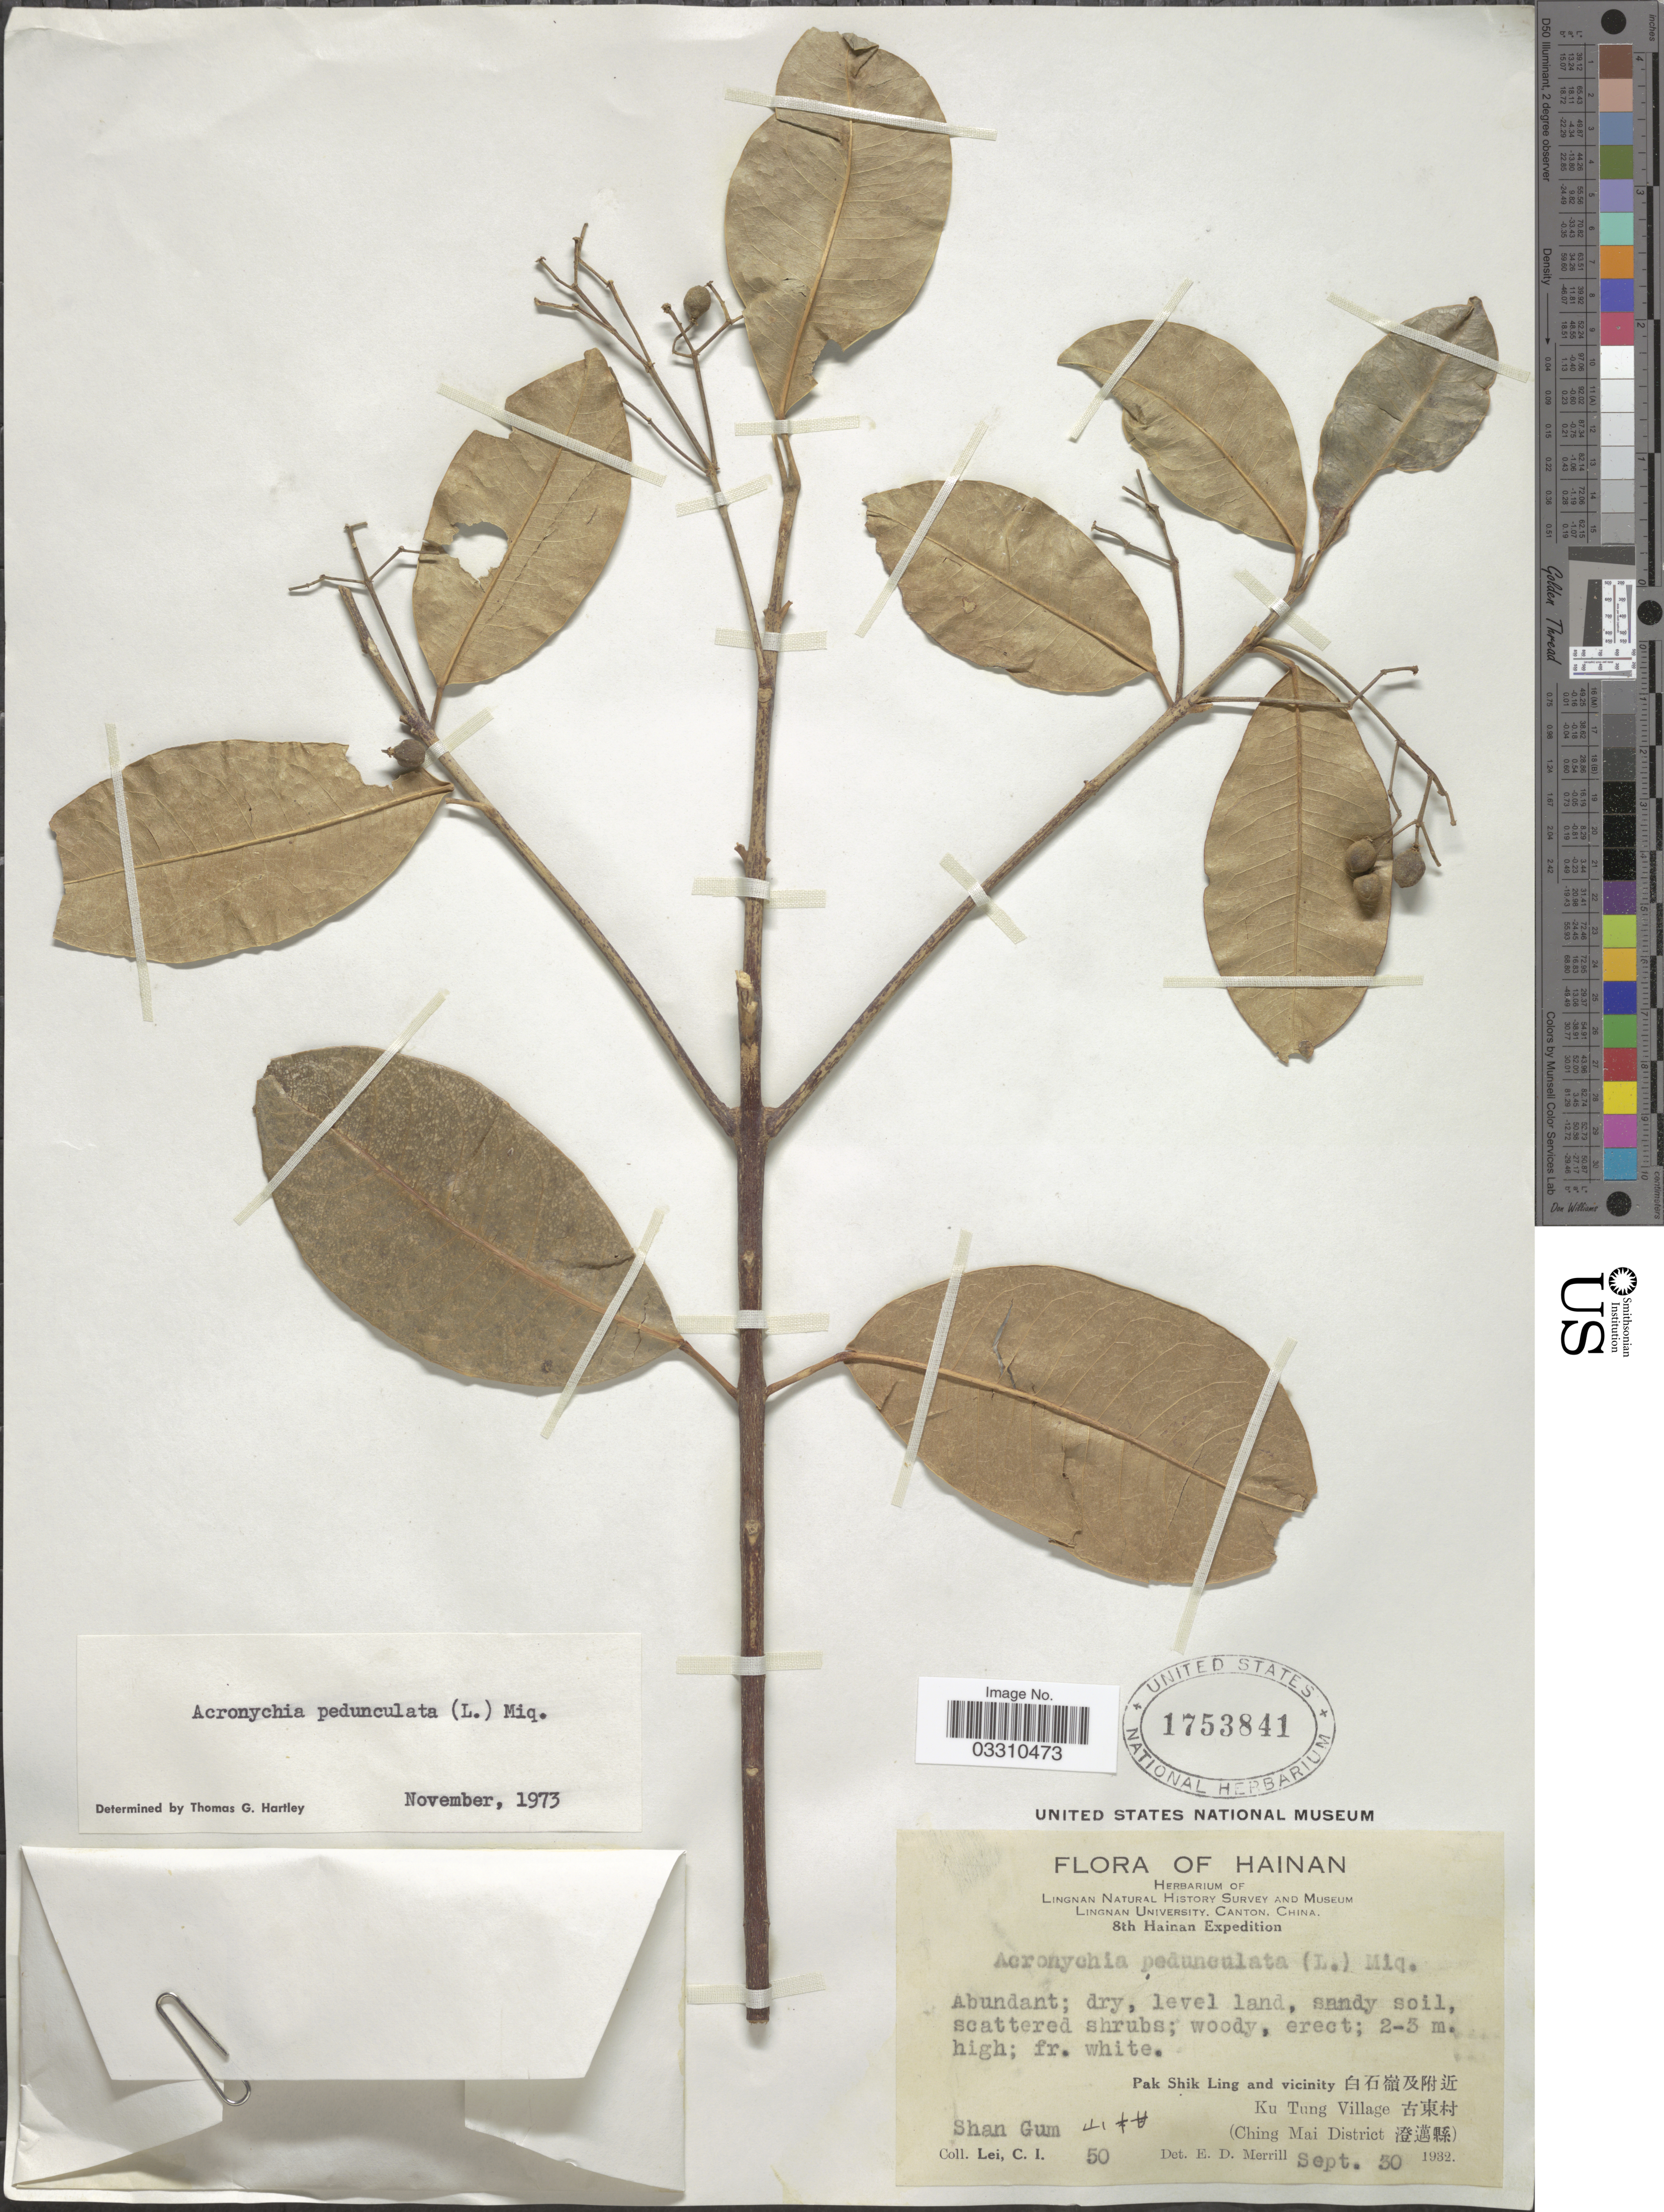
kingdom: Plantae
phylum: Tracheophyta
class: Magnoliopsida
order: Sapindales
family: Rutaceae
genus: Acronychia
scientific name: Acronychia pedunculata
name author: (L.) Miq.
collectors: C. I. Lei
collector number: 50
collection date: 1932-09-30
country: China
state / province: Hainan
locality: Pak Shik Ling and vicinity X, Ku Tung Village X, (Ching Mai District X), Shan Gum X.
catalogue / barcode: US 1753841